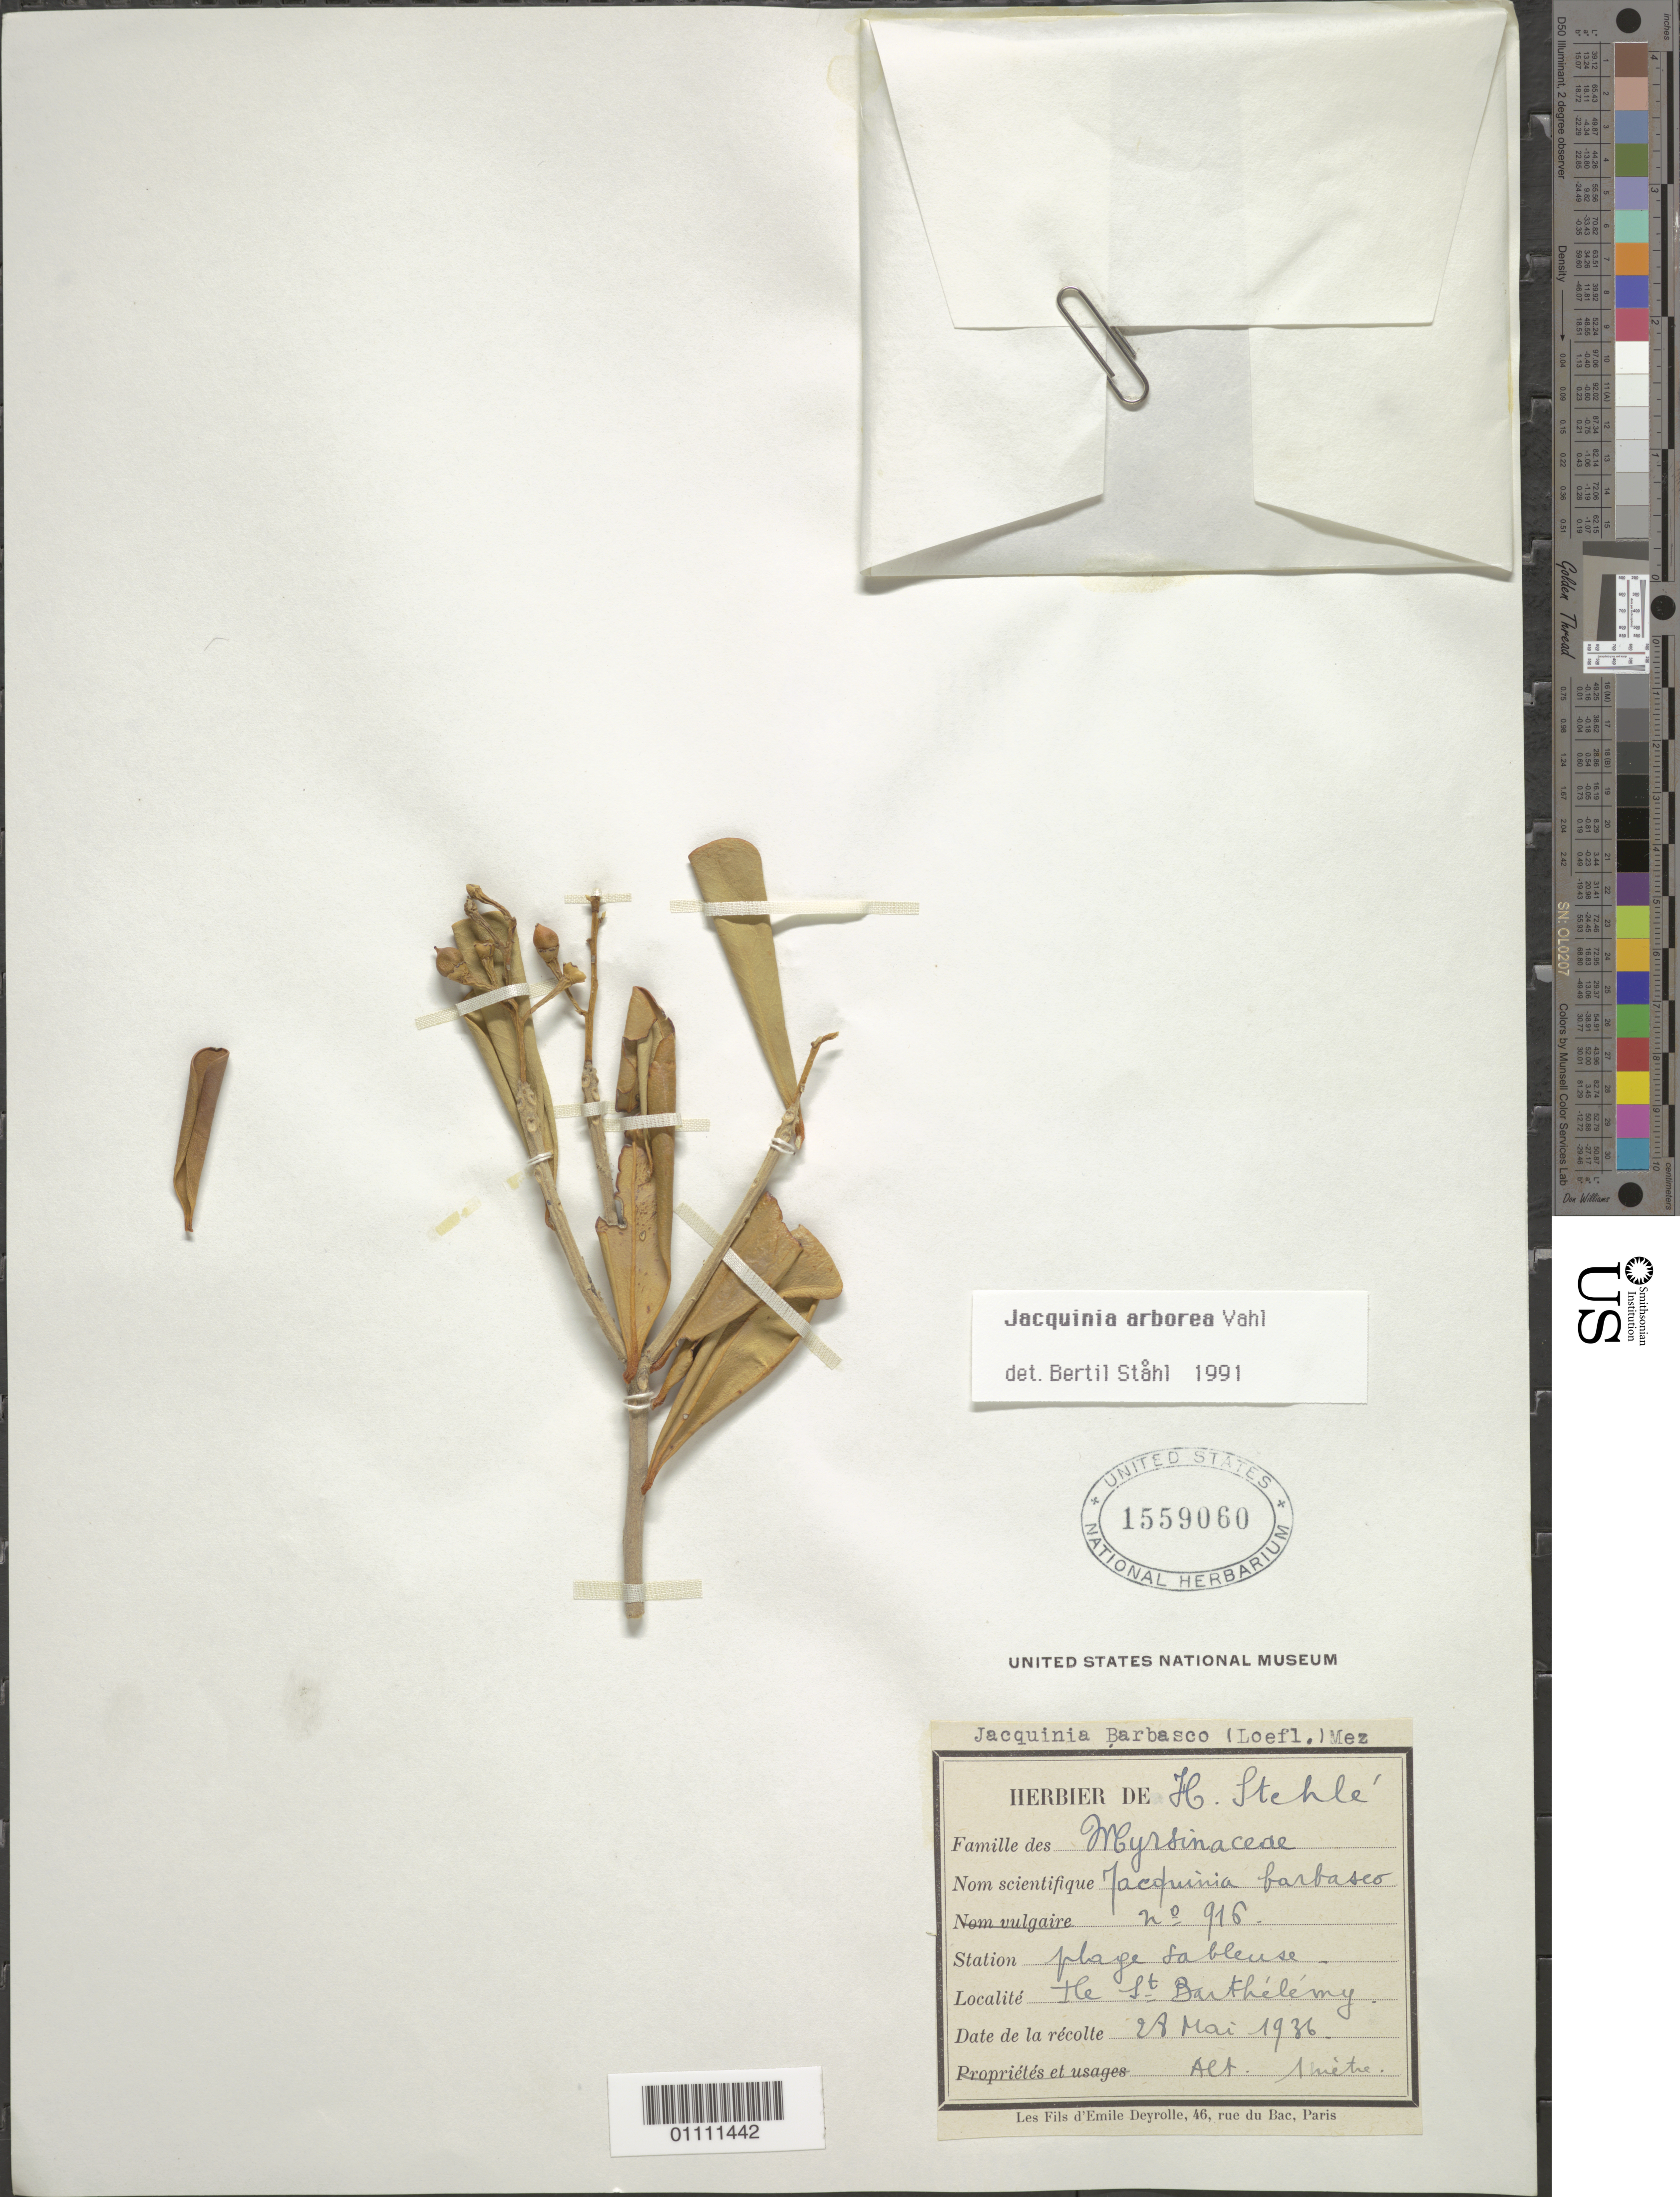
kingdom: Plantae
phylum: Tracheophyta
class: Magnoliopsida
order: Ericales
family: Primulaceae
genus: Jacquinia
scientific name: Jacquinia arborea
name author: Vahl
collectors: H. Stehlé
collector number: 916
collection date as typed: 28 May 1936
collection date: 1936-05-28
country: Saint Barthélemy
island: St. Barthélemy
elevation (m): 1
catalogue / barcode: US 1559060